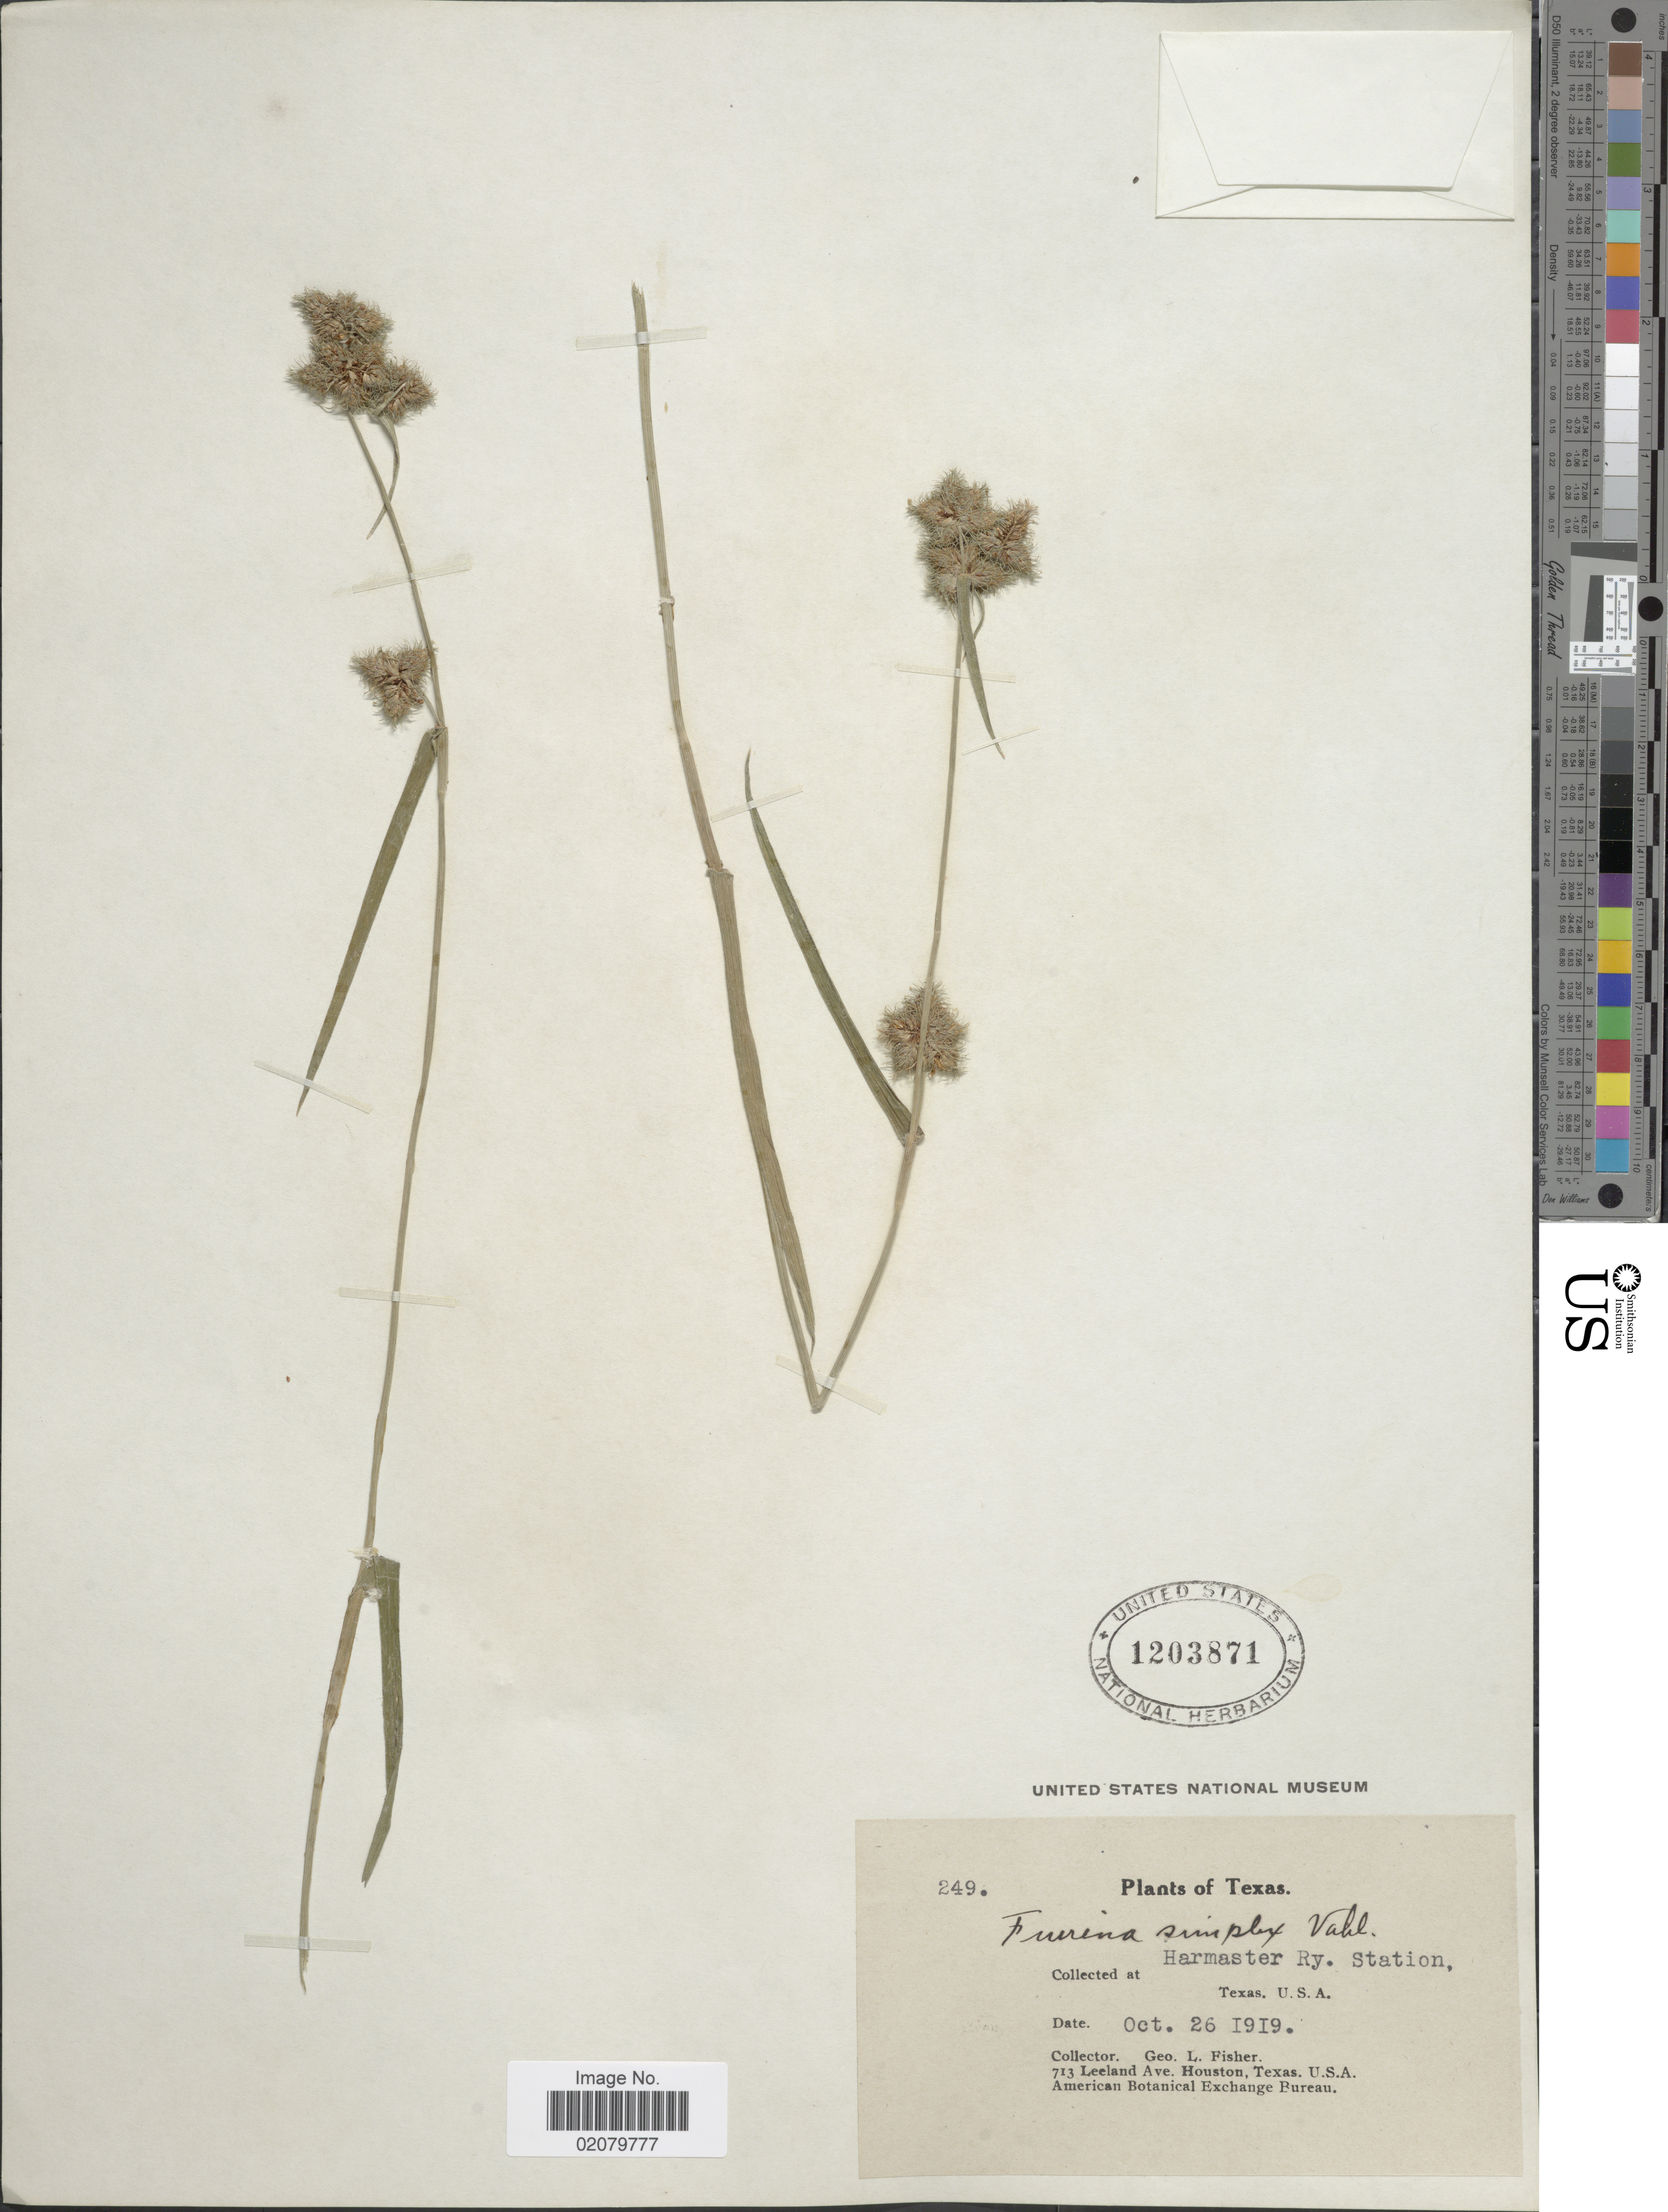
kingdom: Plantae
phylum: Tracheophyta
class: Liliopsida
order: Poales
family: Cyperaceae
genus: Fuirena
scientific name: Fuirena simplex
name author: Vahl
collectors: G. L. Fisher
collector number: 249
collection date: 1919-10-26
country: United States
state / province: Texas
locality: Harmaster Ry. Station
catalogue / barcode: US 1203871